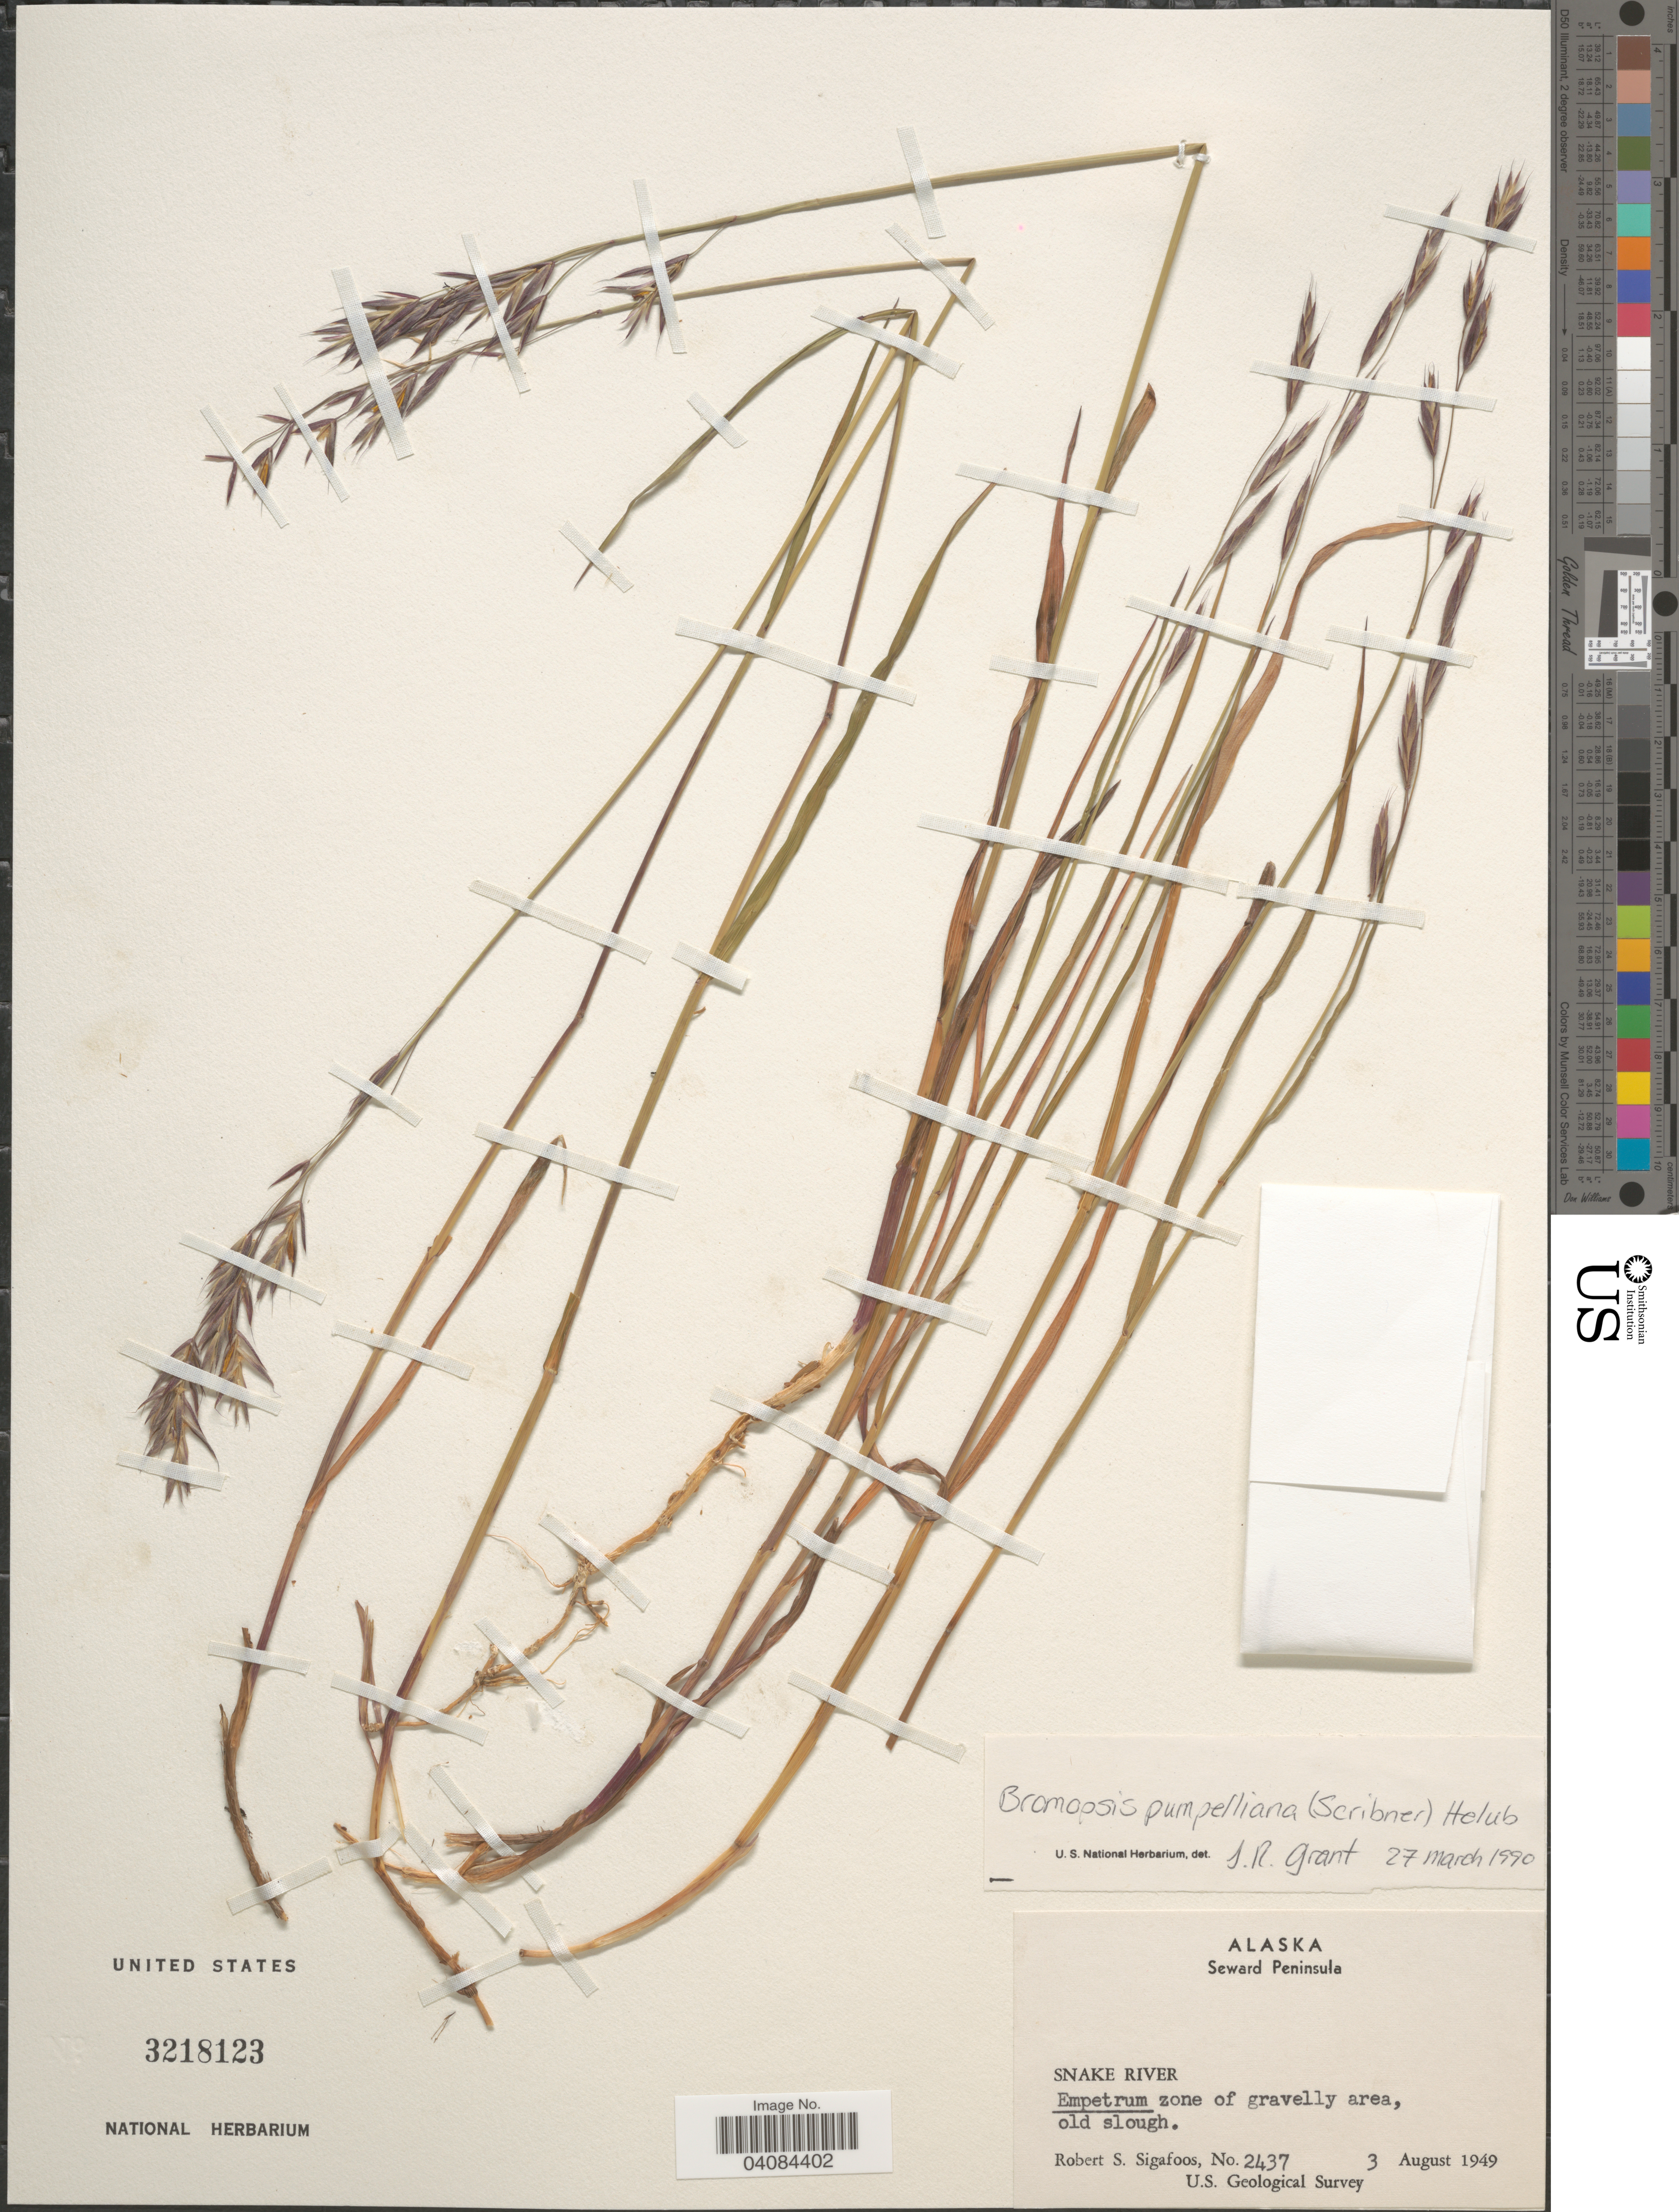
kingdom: Plantae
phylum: Tracheophyta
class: Liliopsida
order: Poales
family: Poaceae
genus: Bromus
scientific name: Bromus pumpellianus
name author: Scribn.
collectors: R. Sigafoos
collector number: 2437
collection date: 1949-08-03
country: United States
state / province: Alaska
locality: Seward Peninsula. Snake River. U.S. Geological Survey.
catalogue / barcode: US 3218123